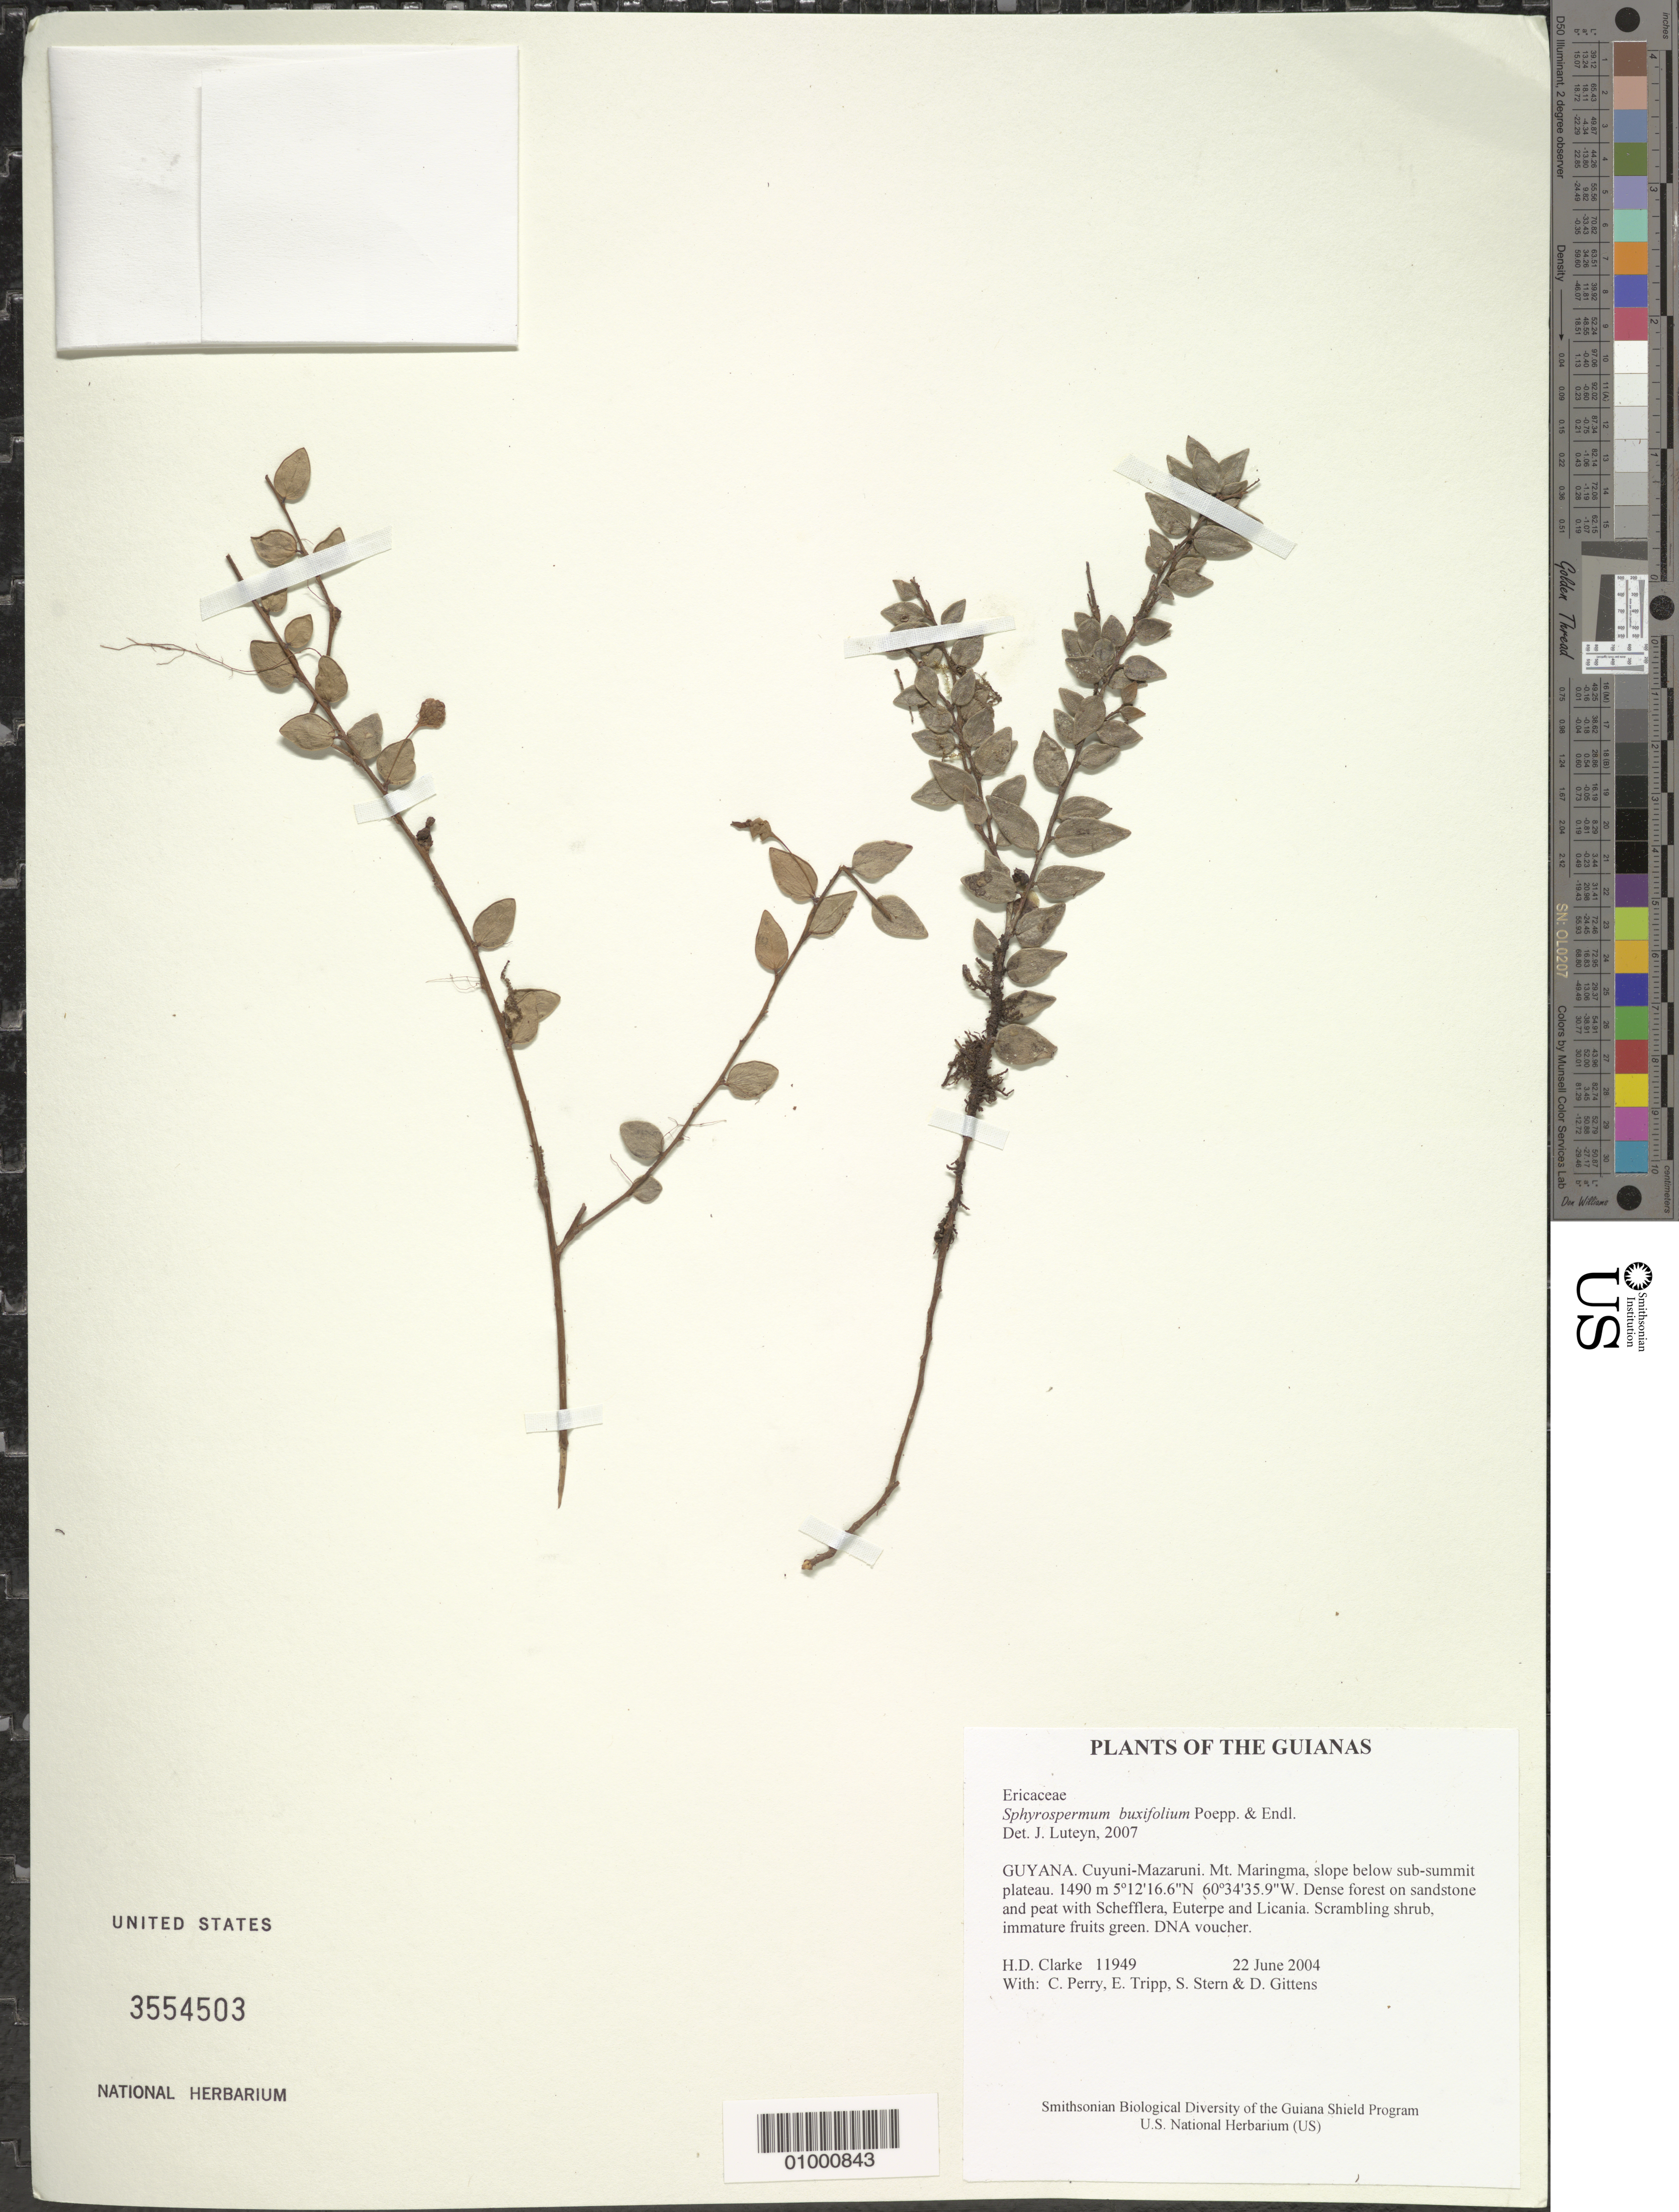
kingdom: Plantae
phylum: Tracheophyta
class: Magnoliopsida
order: Ericales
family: Ericaceae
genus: Sphyrospermum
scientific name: Sphyrospermum buxifolium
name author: Poepp. & Endl.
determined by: Luteyn, J. L.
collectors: H. D. Clarke, C. Perry, E. Tripp, S. R. Stern & D. Gittens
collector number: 11949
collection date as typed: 22 June 2004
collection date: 2004-06-22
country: Guyana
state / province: Cuyuni-Mazaruni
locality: Mt. Maringma, slope below sub-summit plateau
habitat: Dense forest on sandstone and peat with Schefflera, Euterpe and Licania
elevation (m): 1490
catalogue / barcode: US 3554503